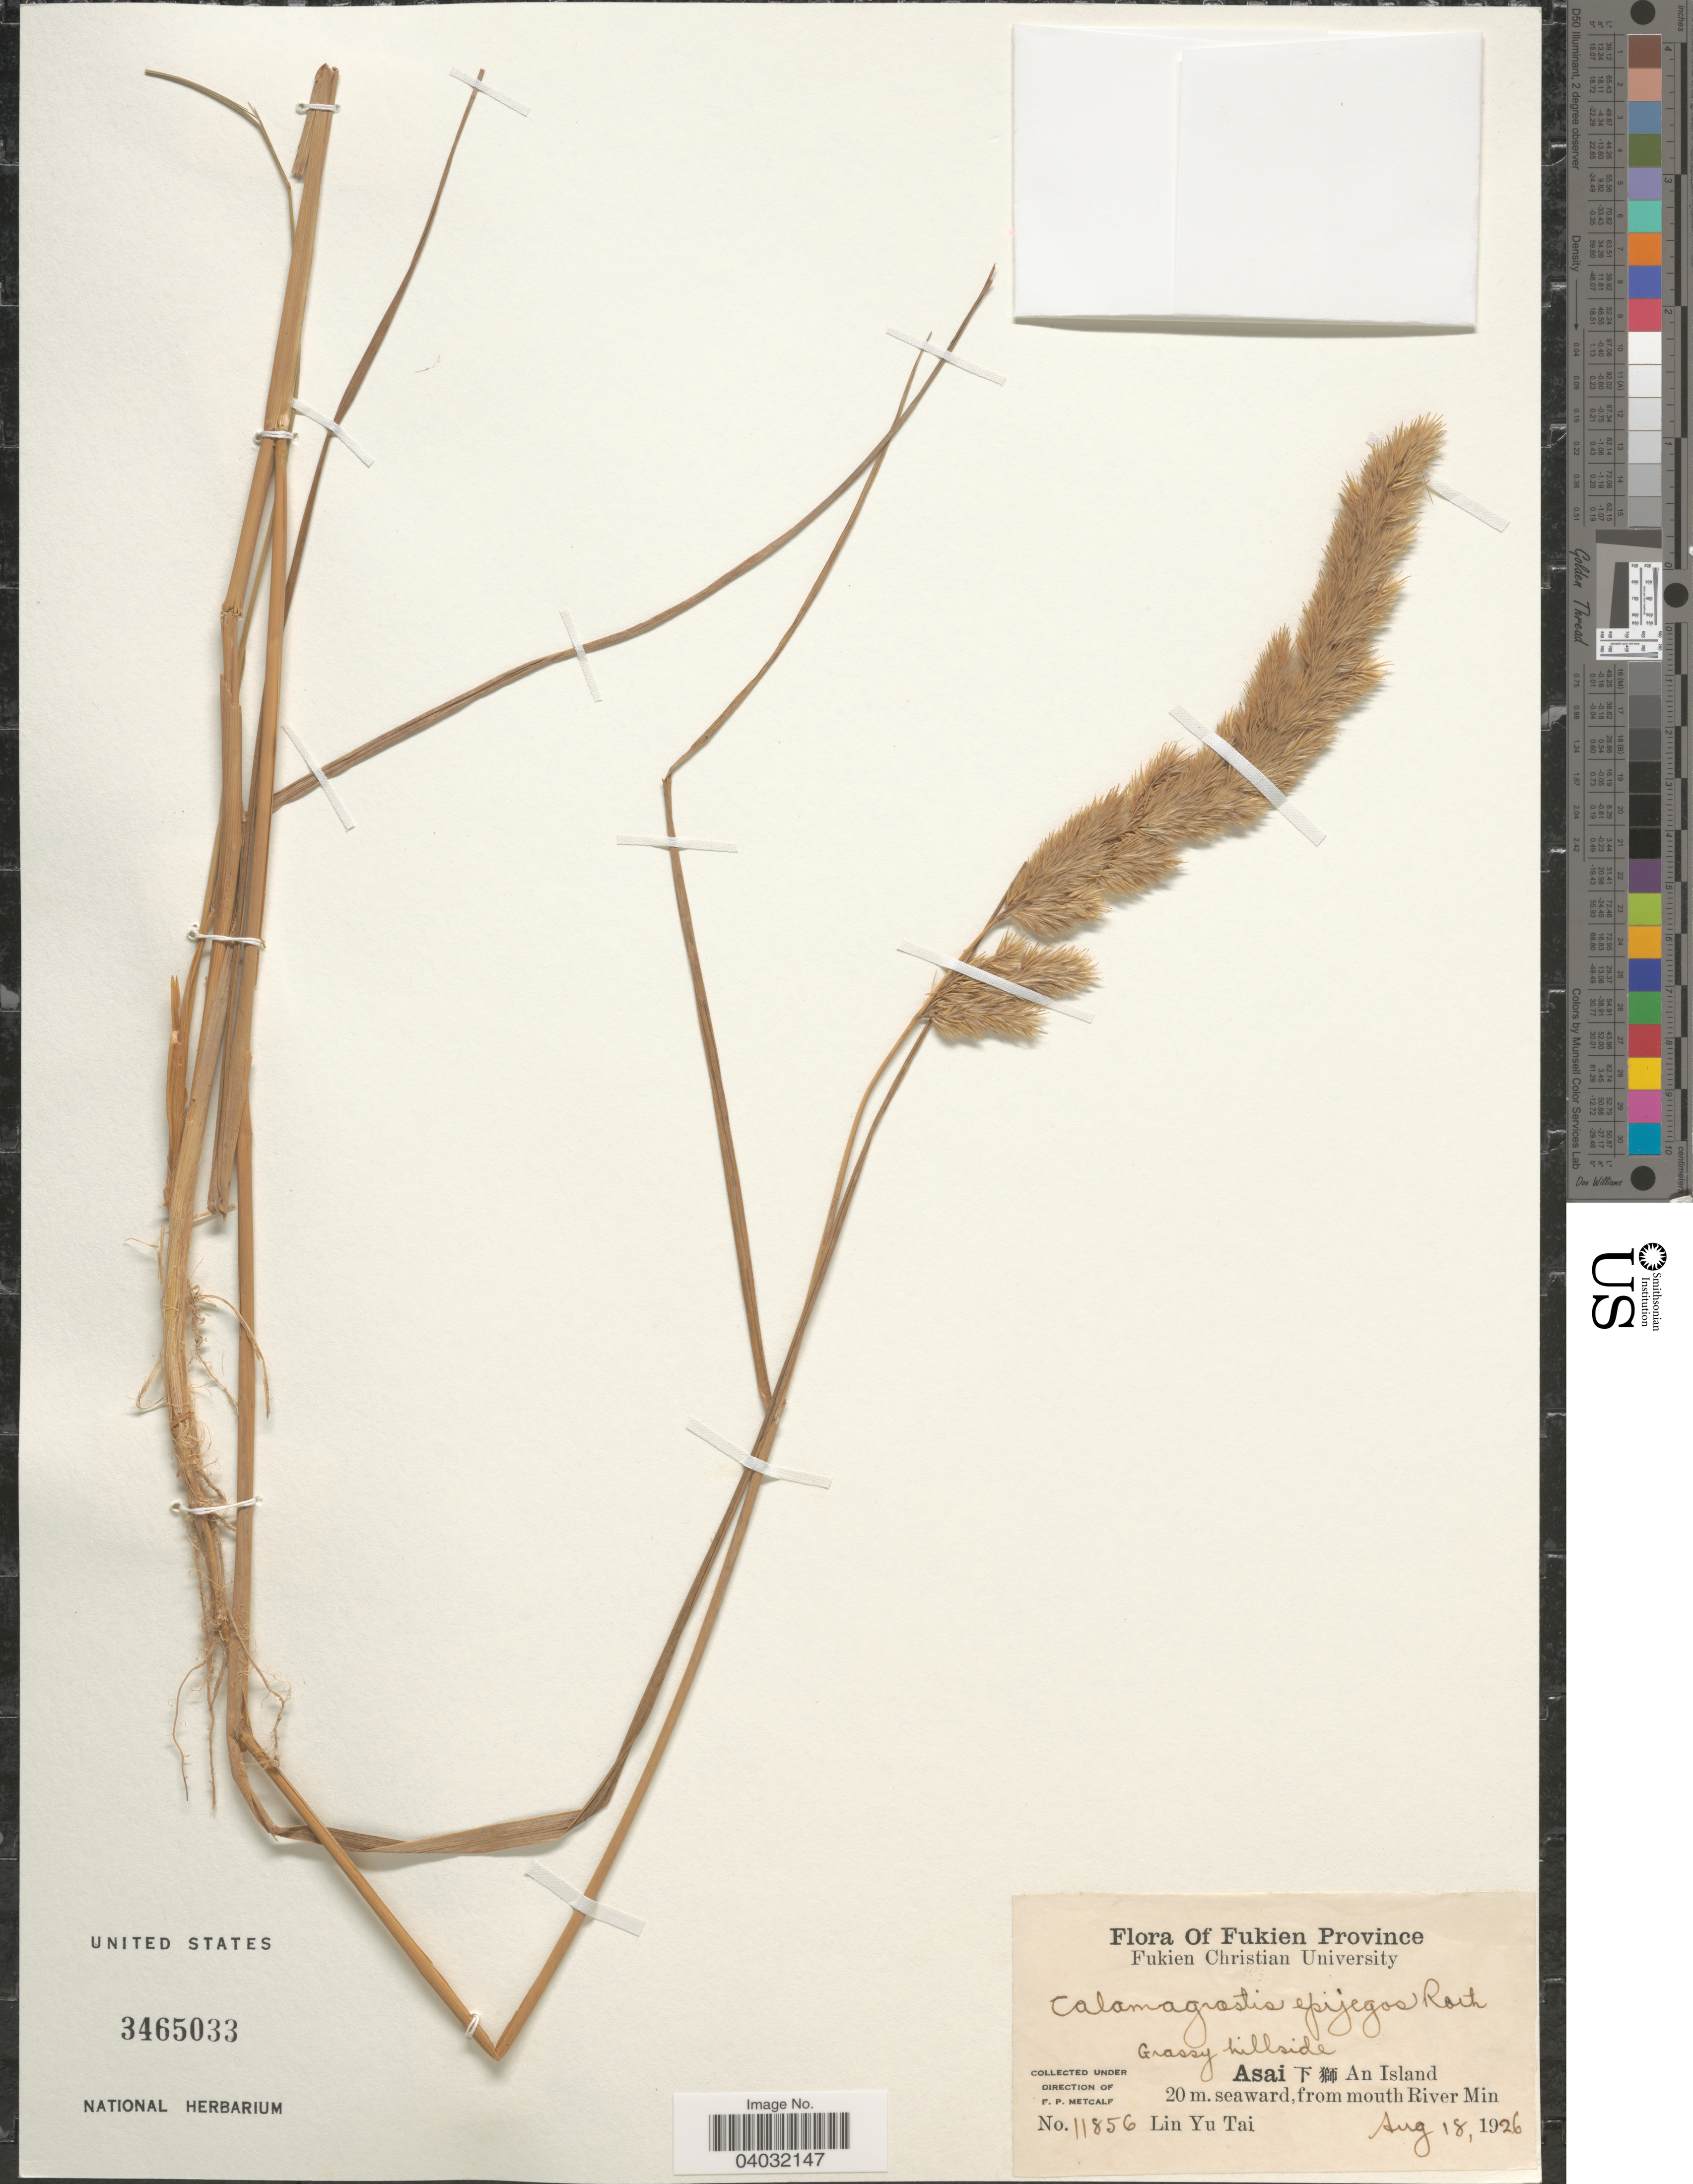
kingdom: Plantae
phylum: Tracheophyta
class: Liliopsida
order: Poales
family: Poaceae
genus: Calamagrostis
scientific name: Calamagrostis epigeios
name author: (L.) Roth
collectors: L. Tai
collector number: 11856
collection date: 1926-08-18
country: China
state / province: Fujian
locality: Fukien Province. Asia [Foreign script] An Island. 20 m. seaward, from mouth River Min.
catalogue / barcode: US 3465033